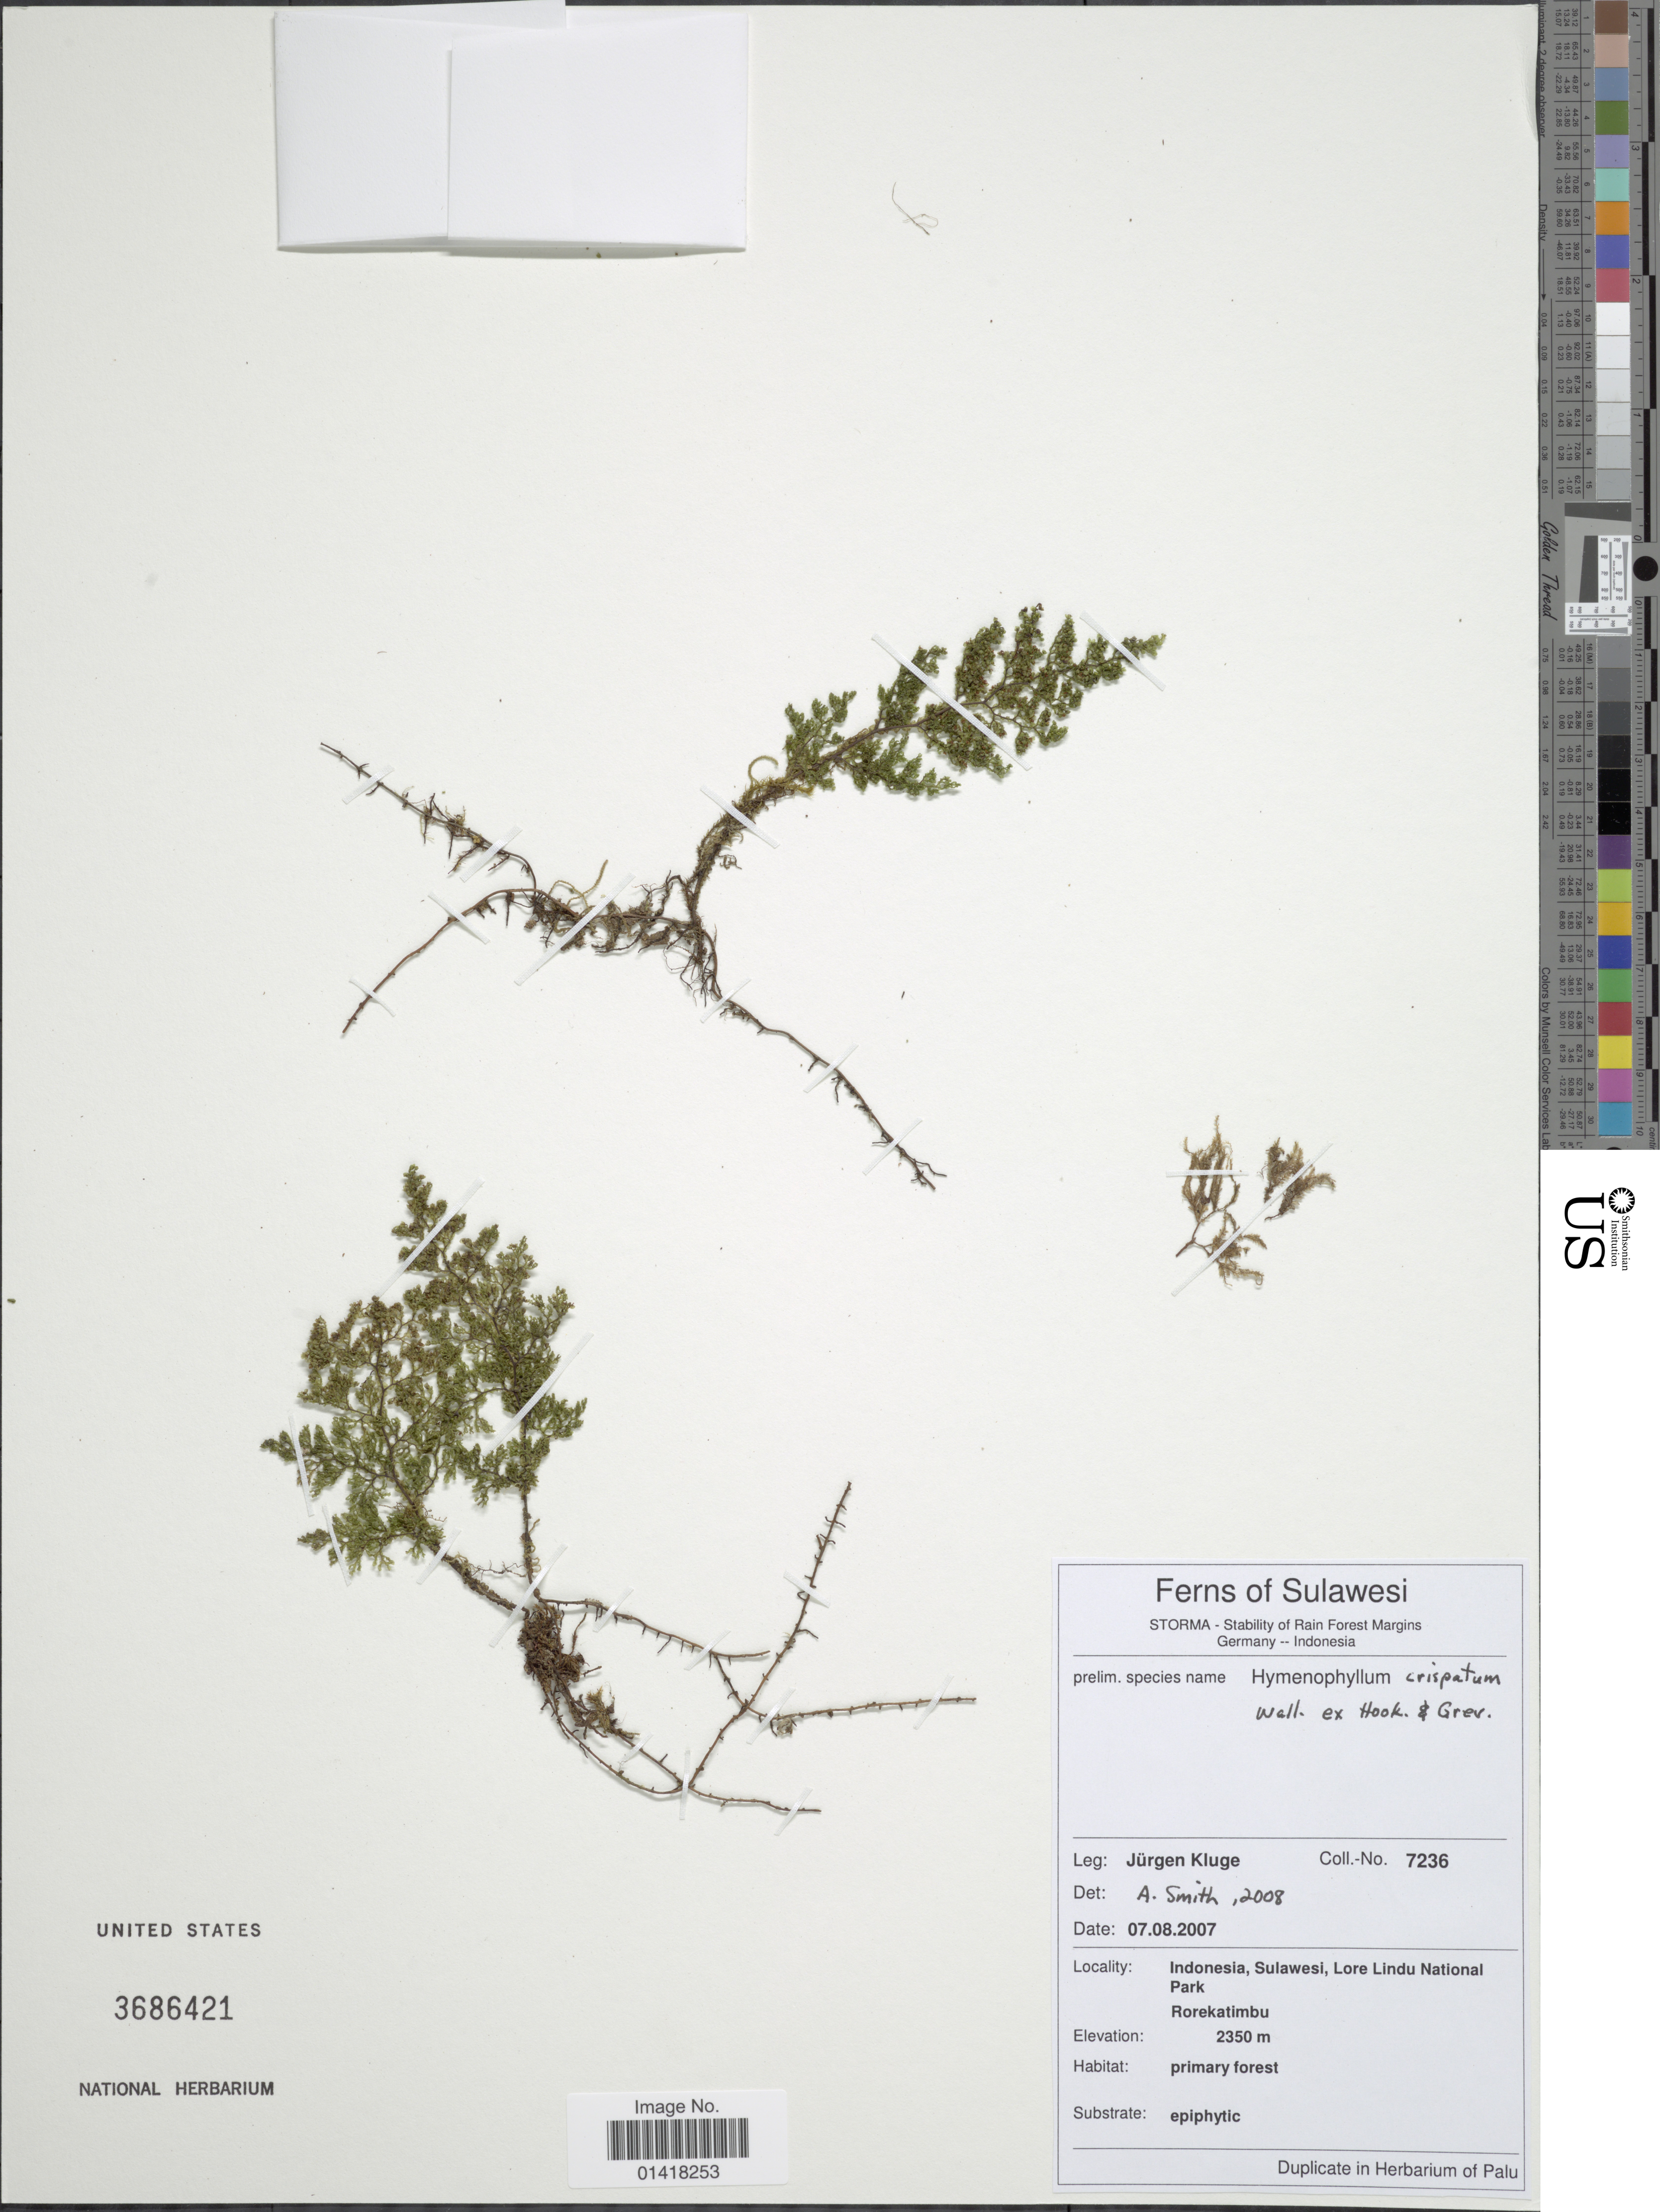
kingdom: Plantae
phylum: Tracheophyta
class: Polypodiopsida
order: Hymenophyllales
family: Hymenophyllaceae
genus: Hymenophyllum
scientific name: Hymenophyllum crispatum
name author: Wall. ex Hook. & Grev.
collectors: J. Kluge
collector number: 7236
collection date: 2007-08-07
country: Indonesia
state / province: Sulawesi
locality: Indonesia, Sulawesi, Lore Lindu National Park, Rorekatimbu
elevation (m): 2350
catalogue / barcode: US 3686421